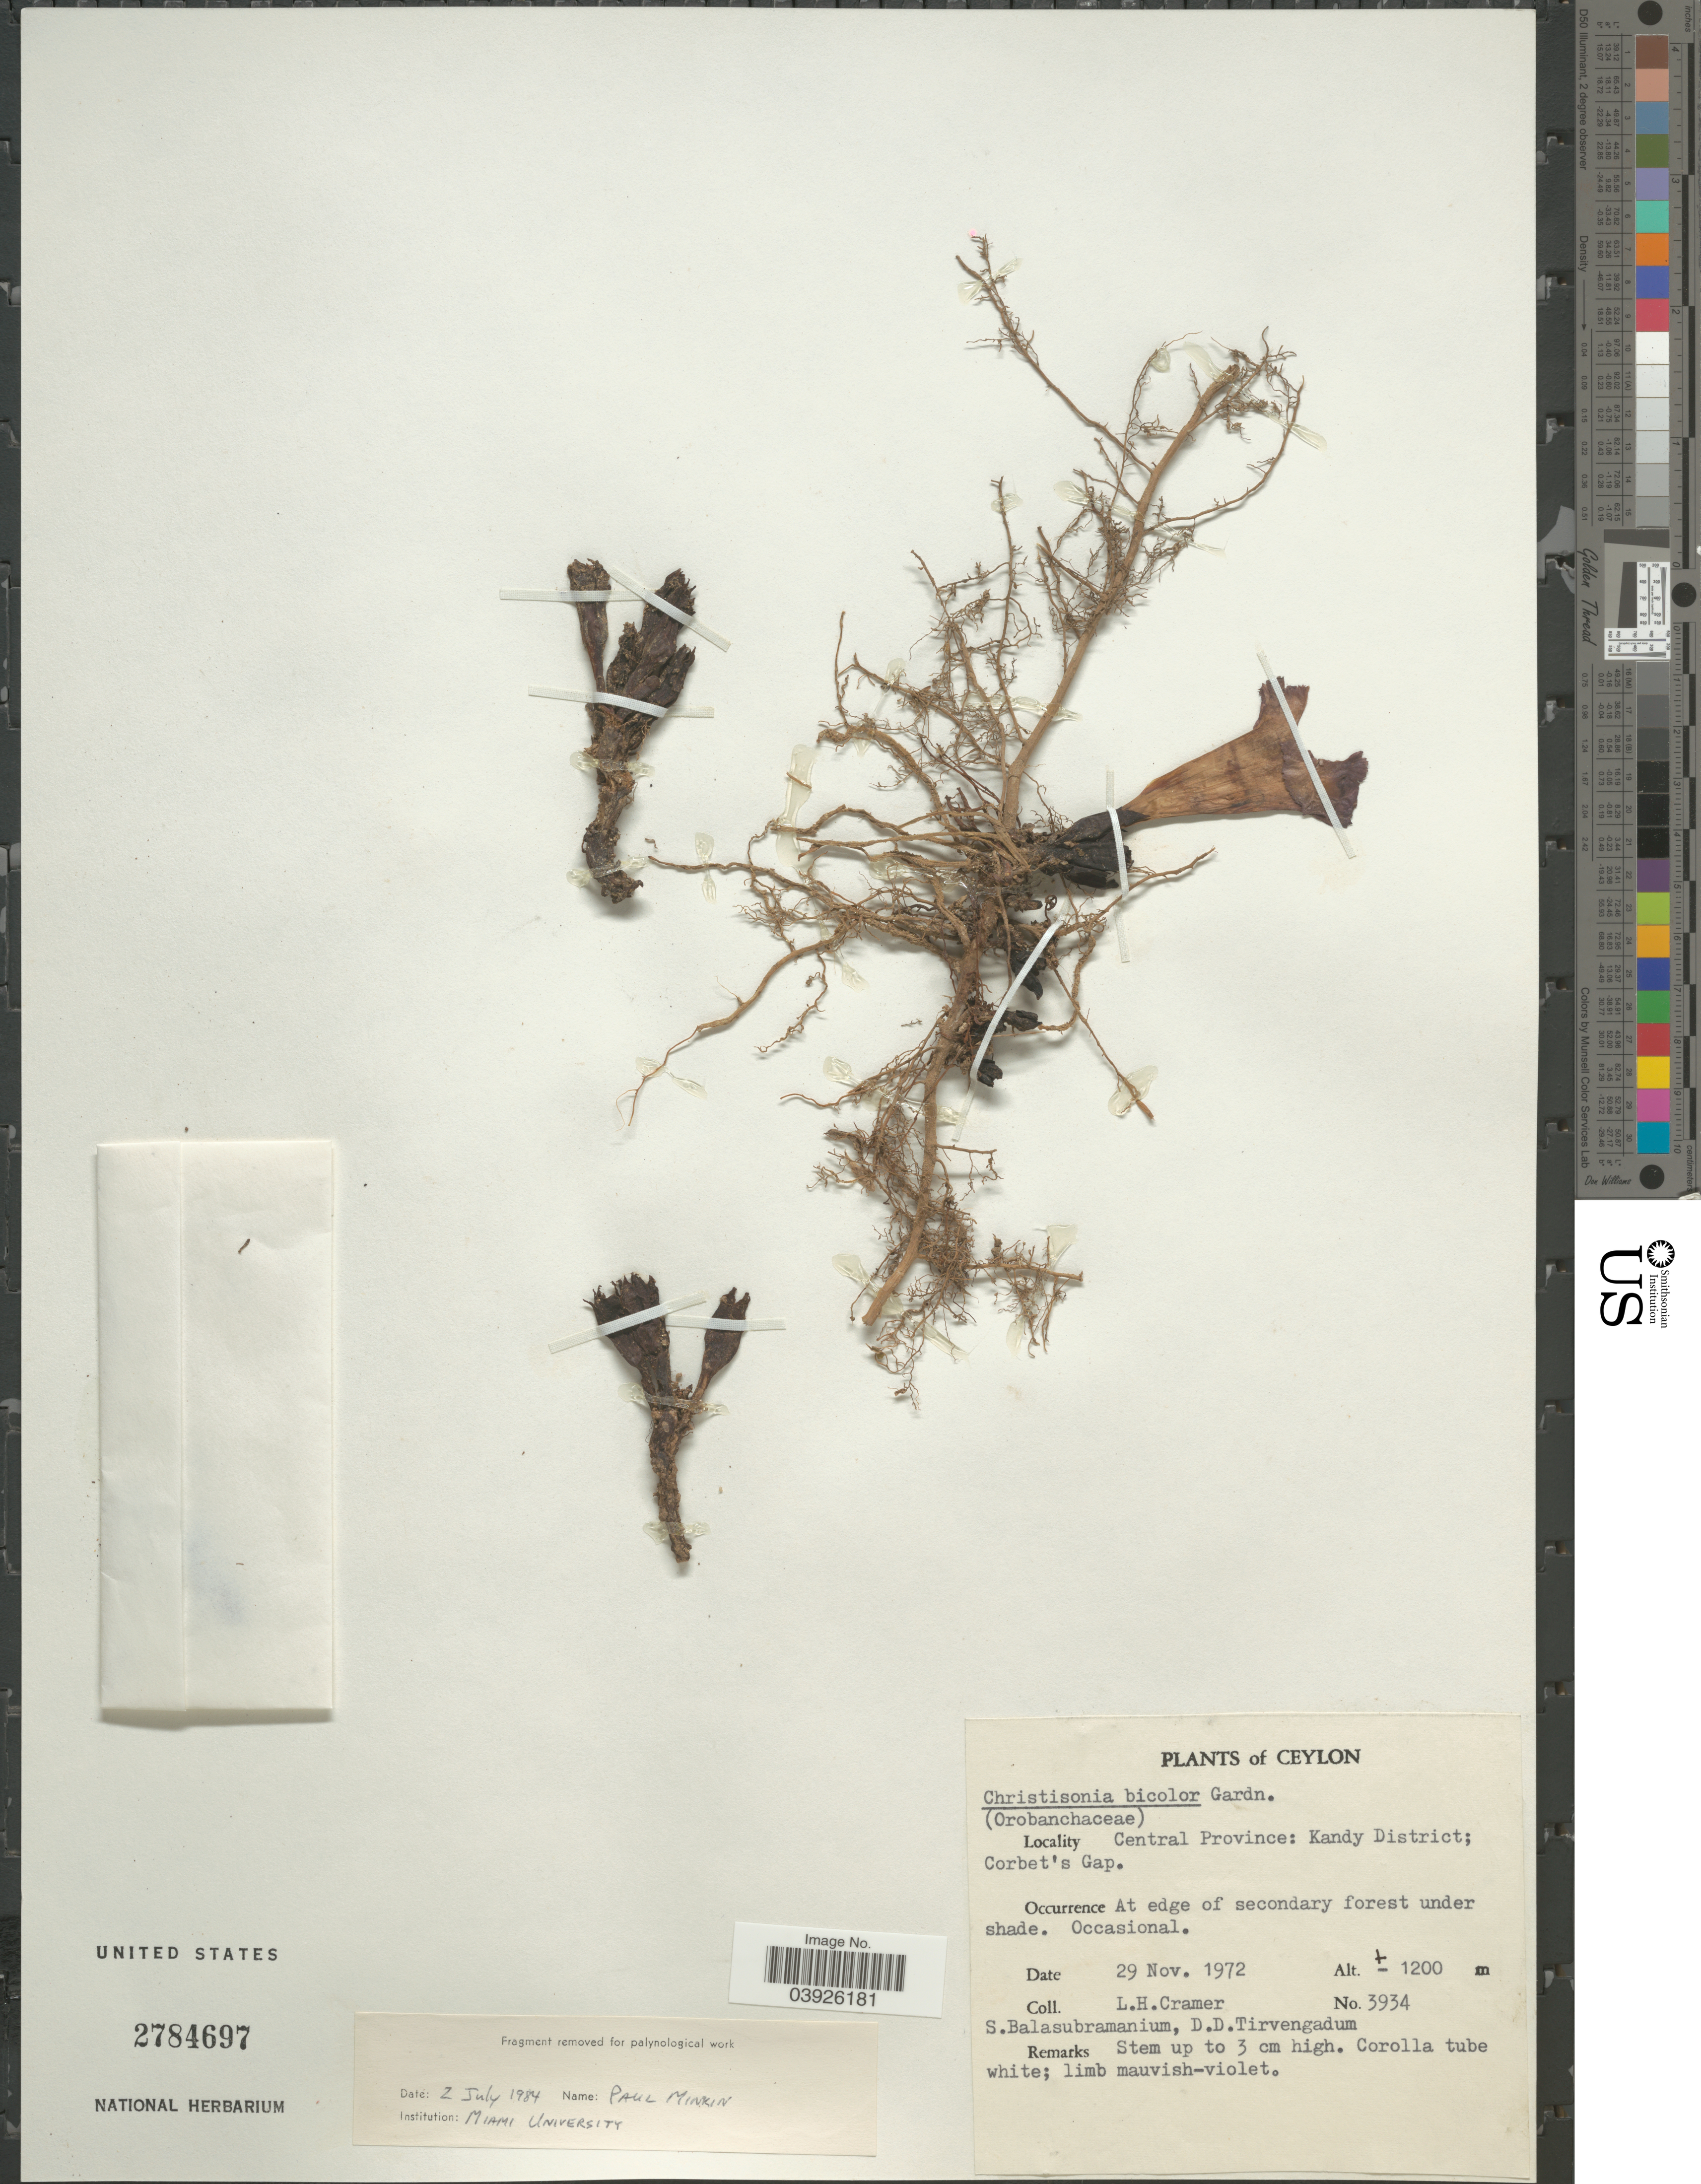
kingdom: Plantae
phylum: Tracheophyta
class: Magnoliopsida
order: Lamiales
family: Orobanchaceae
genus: Christisonia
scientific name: Christisonia bicolor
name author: Gardner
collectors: L. H. Cramer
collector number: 3934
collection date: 1972-11-29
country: Sri Lanka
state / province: Central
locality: Ceylon. Kandy District; Corbet's Gap. At edge of secondary forest under shade.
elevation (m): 1200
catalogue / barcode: US 2784697